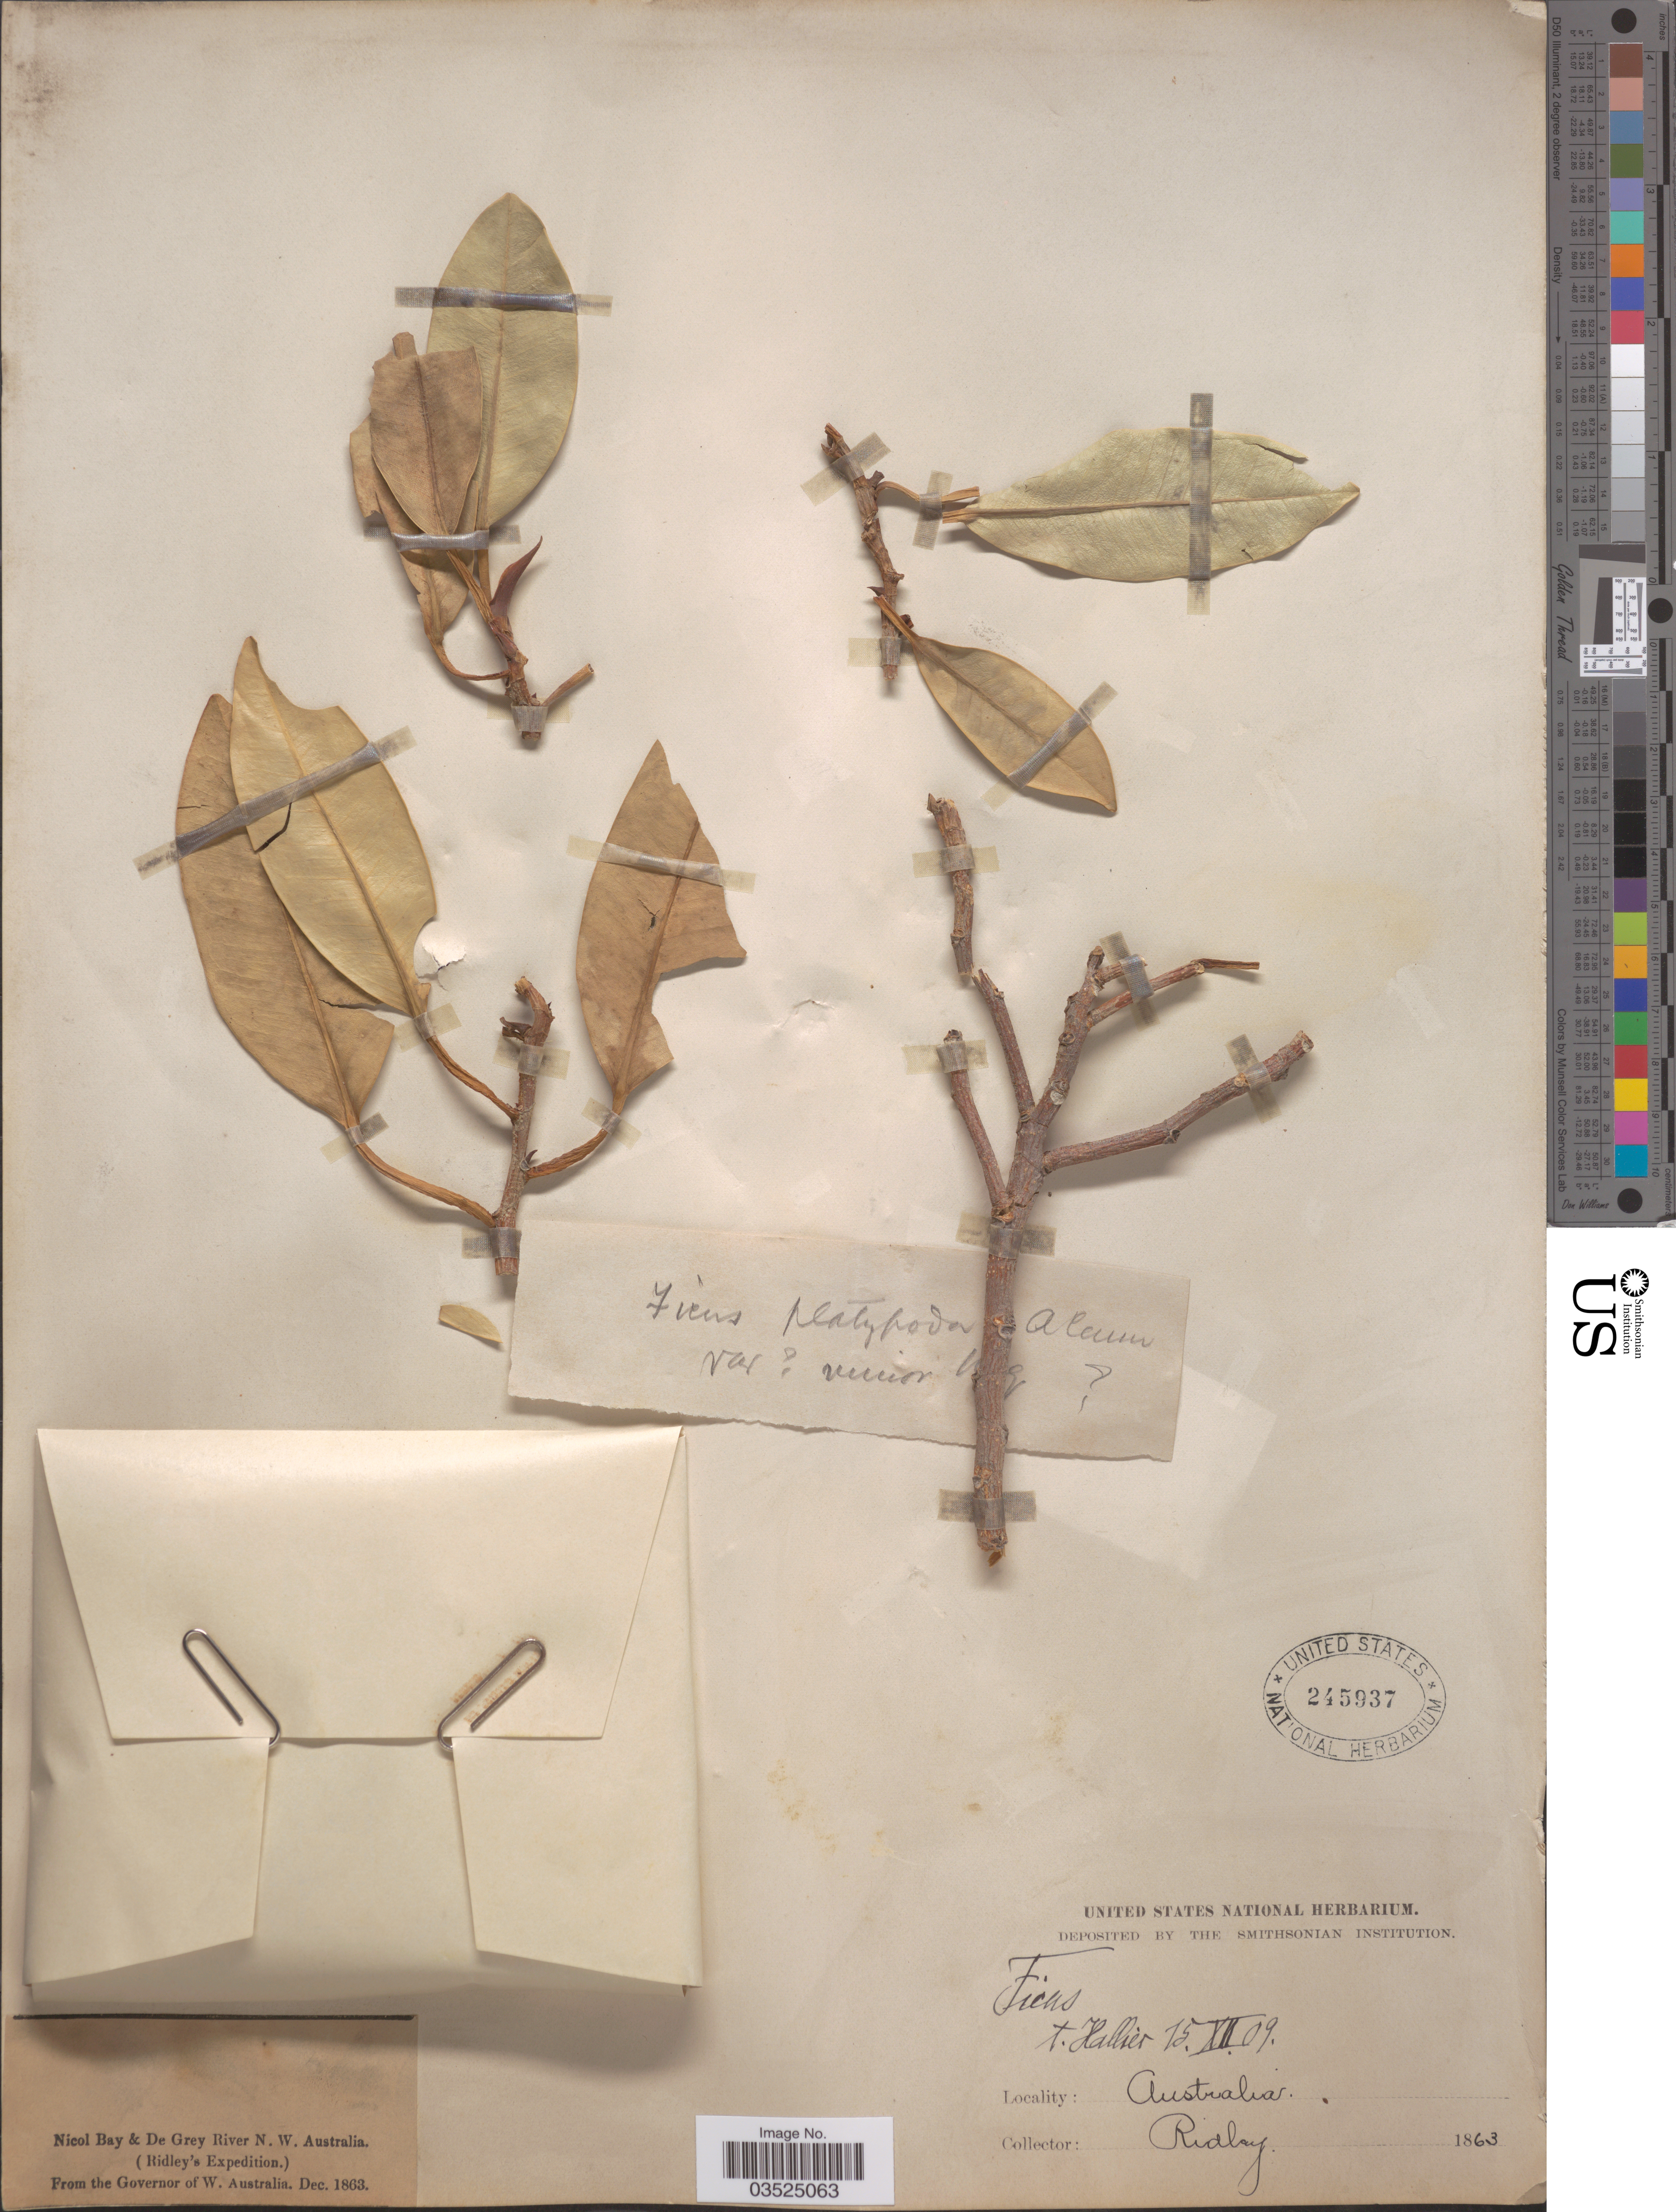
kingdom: Plantae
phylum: Tracheophyta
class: Magnoliopsida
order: Rosales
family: Moraceae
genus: Ficus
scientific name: Ficus brachypoda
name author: (Miq.) Miq.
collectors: -. Ridley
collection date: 1863-12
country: Australia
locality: Nicol Bay & De Grey River N.W. Australia.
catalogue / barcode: US 245937